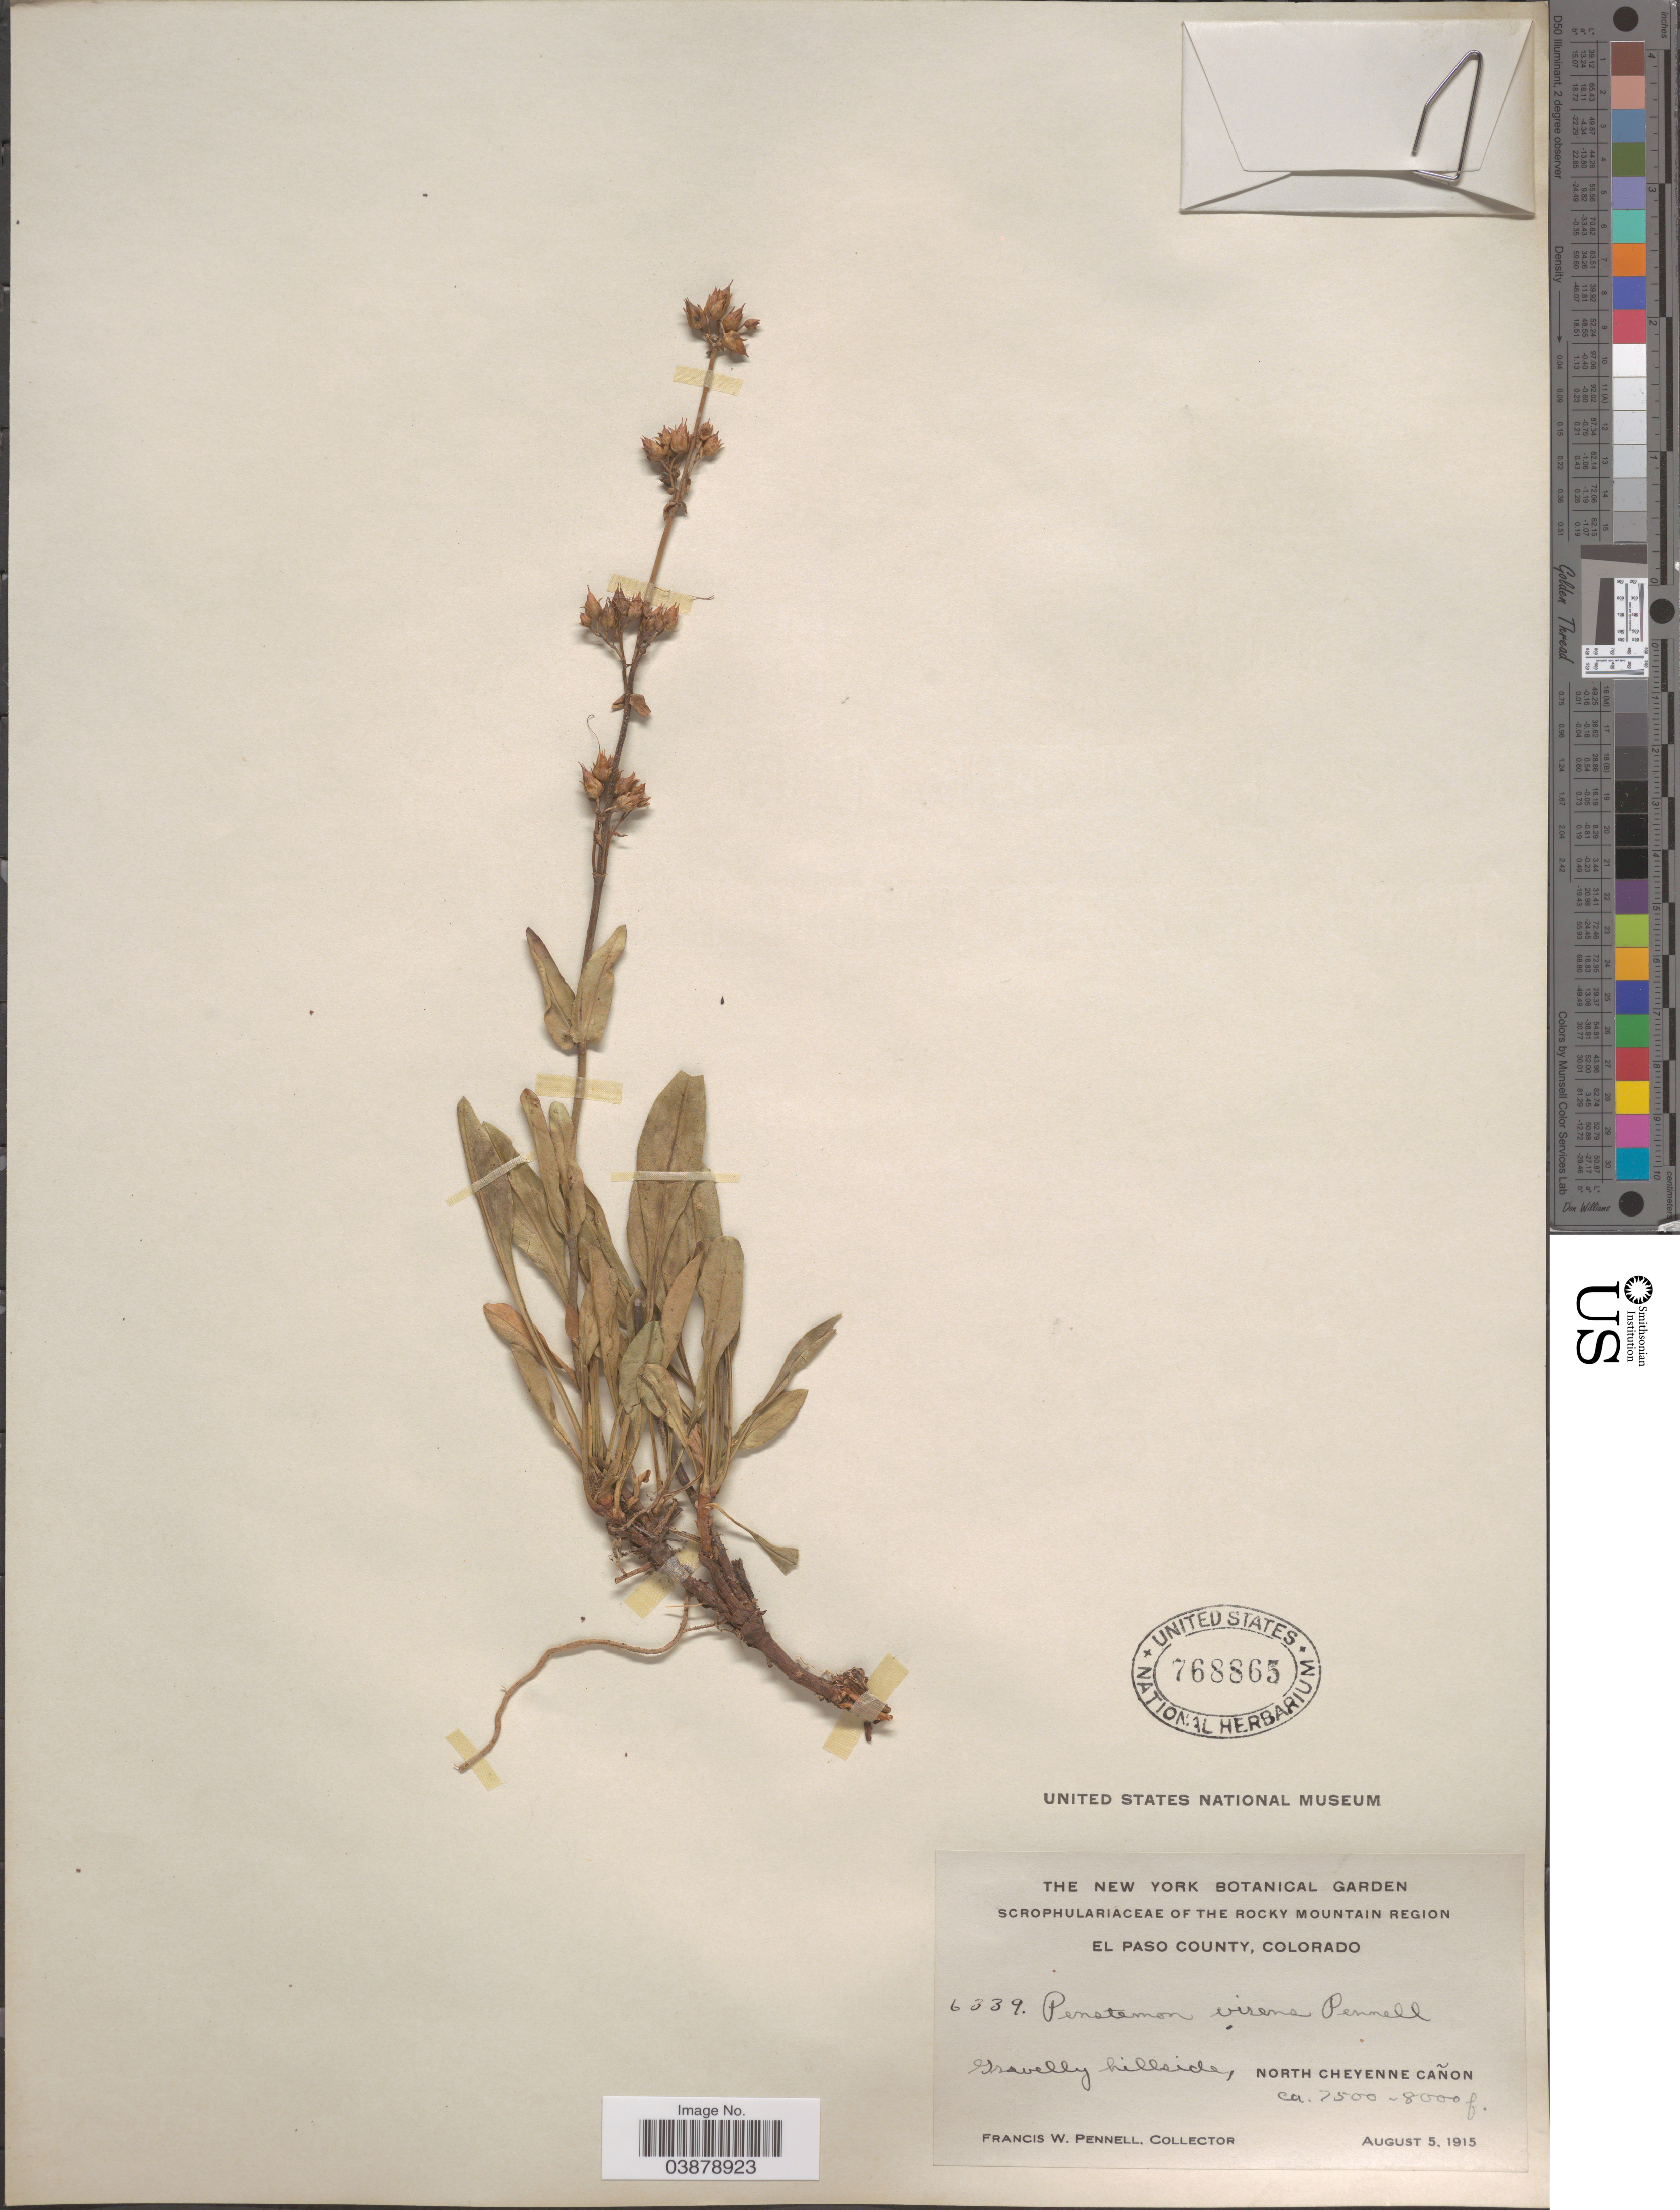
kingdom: Plantae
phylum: Tracheophyta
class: Magnoliopsida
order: Lamiales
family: Plantaginaceae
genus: Penstemon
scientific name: Penstemon virens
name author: Pennell ex Rydb.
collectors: F. W. Pennell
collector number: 6339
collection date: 1915-08-05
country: United States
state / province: Colorado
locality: The Rocky Mountain. El Paso County. Gravelly hillside, North Cheyenne Cañon.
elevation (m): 2286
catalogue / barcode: US 768865